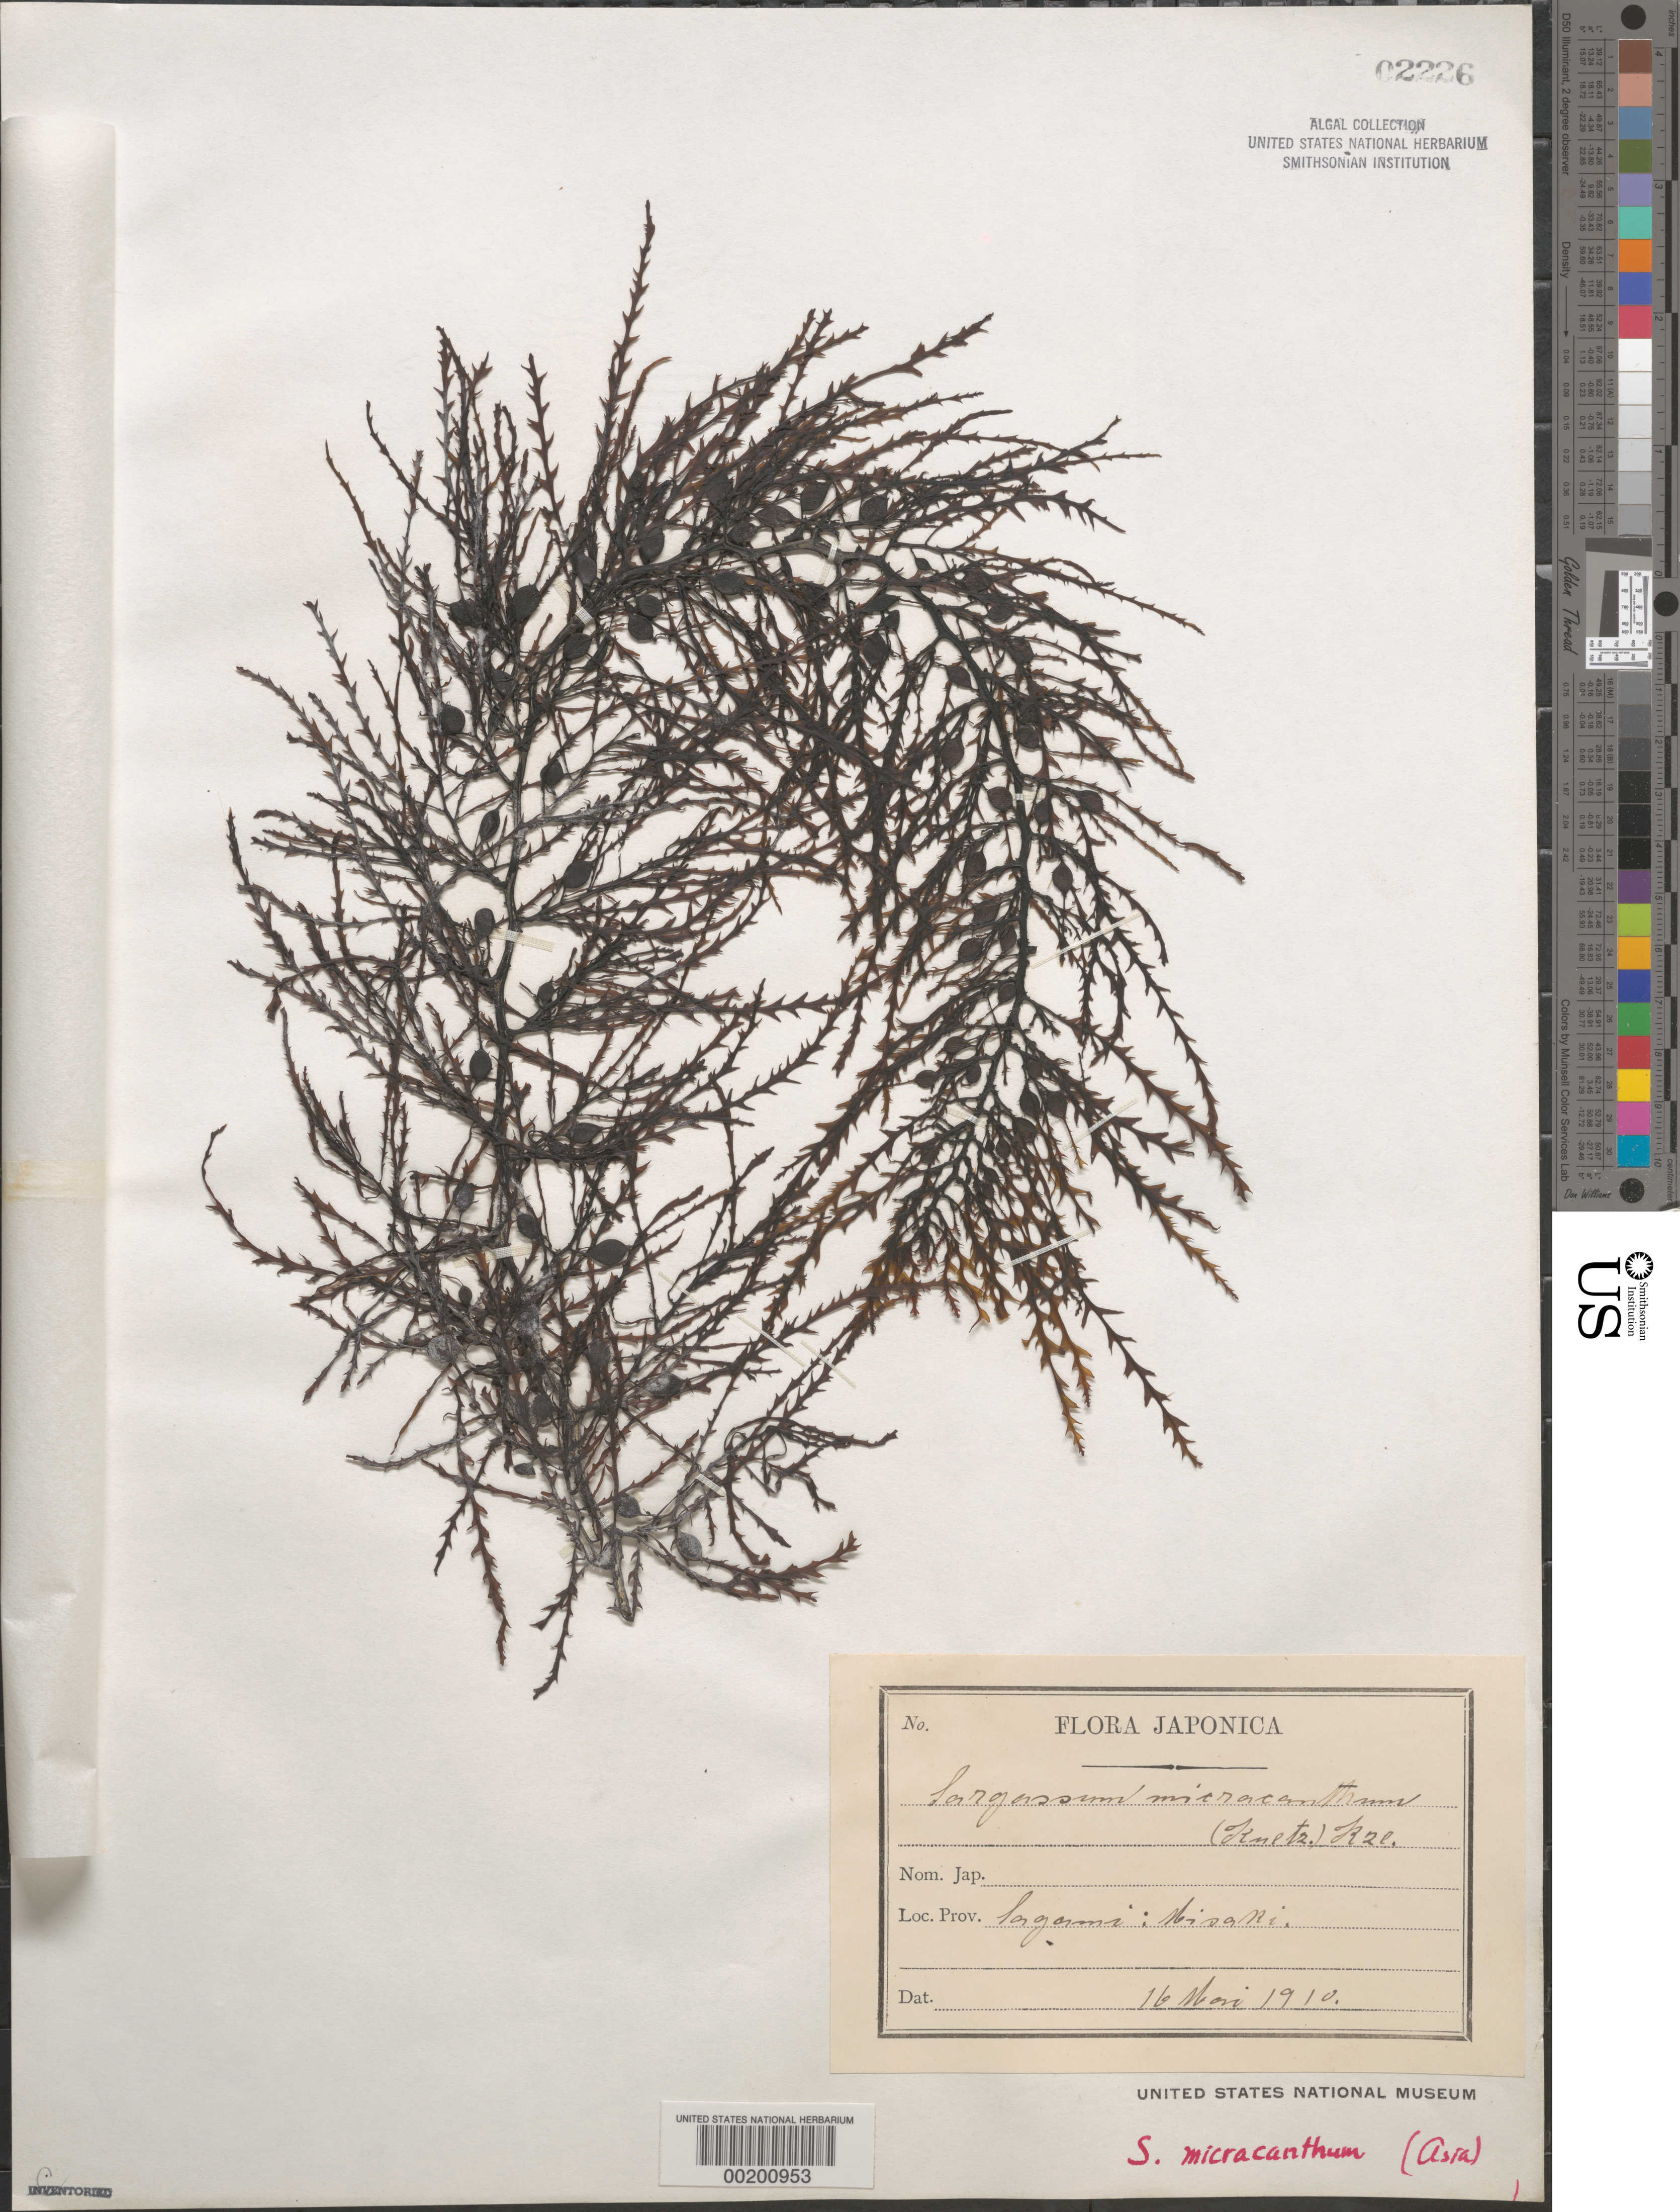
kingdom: Chromista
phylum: Ochrophyta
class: Phaeophyceae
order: Fucales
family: Sargassaceae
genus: Sargassum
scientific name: Sargassum micracanthum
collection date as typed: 16 May 1910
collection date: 1910-05-16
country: Japan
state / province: Kanagawa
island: Honshu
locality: Misaki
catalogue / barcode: US 2226